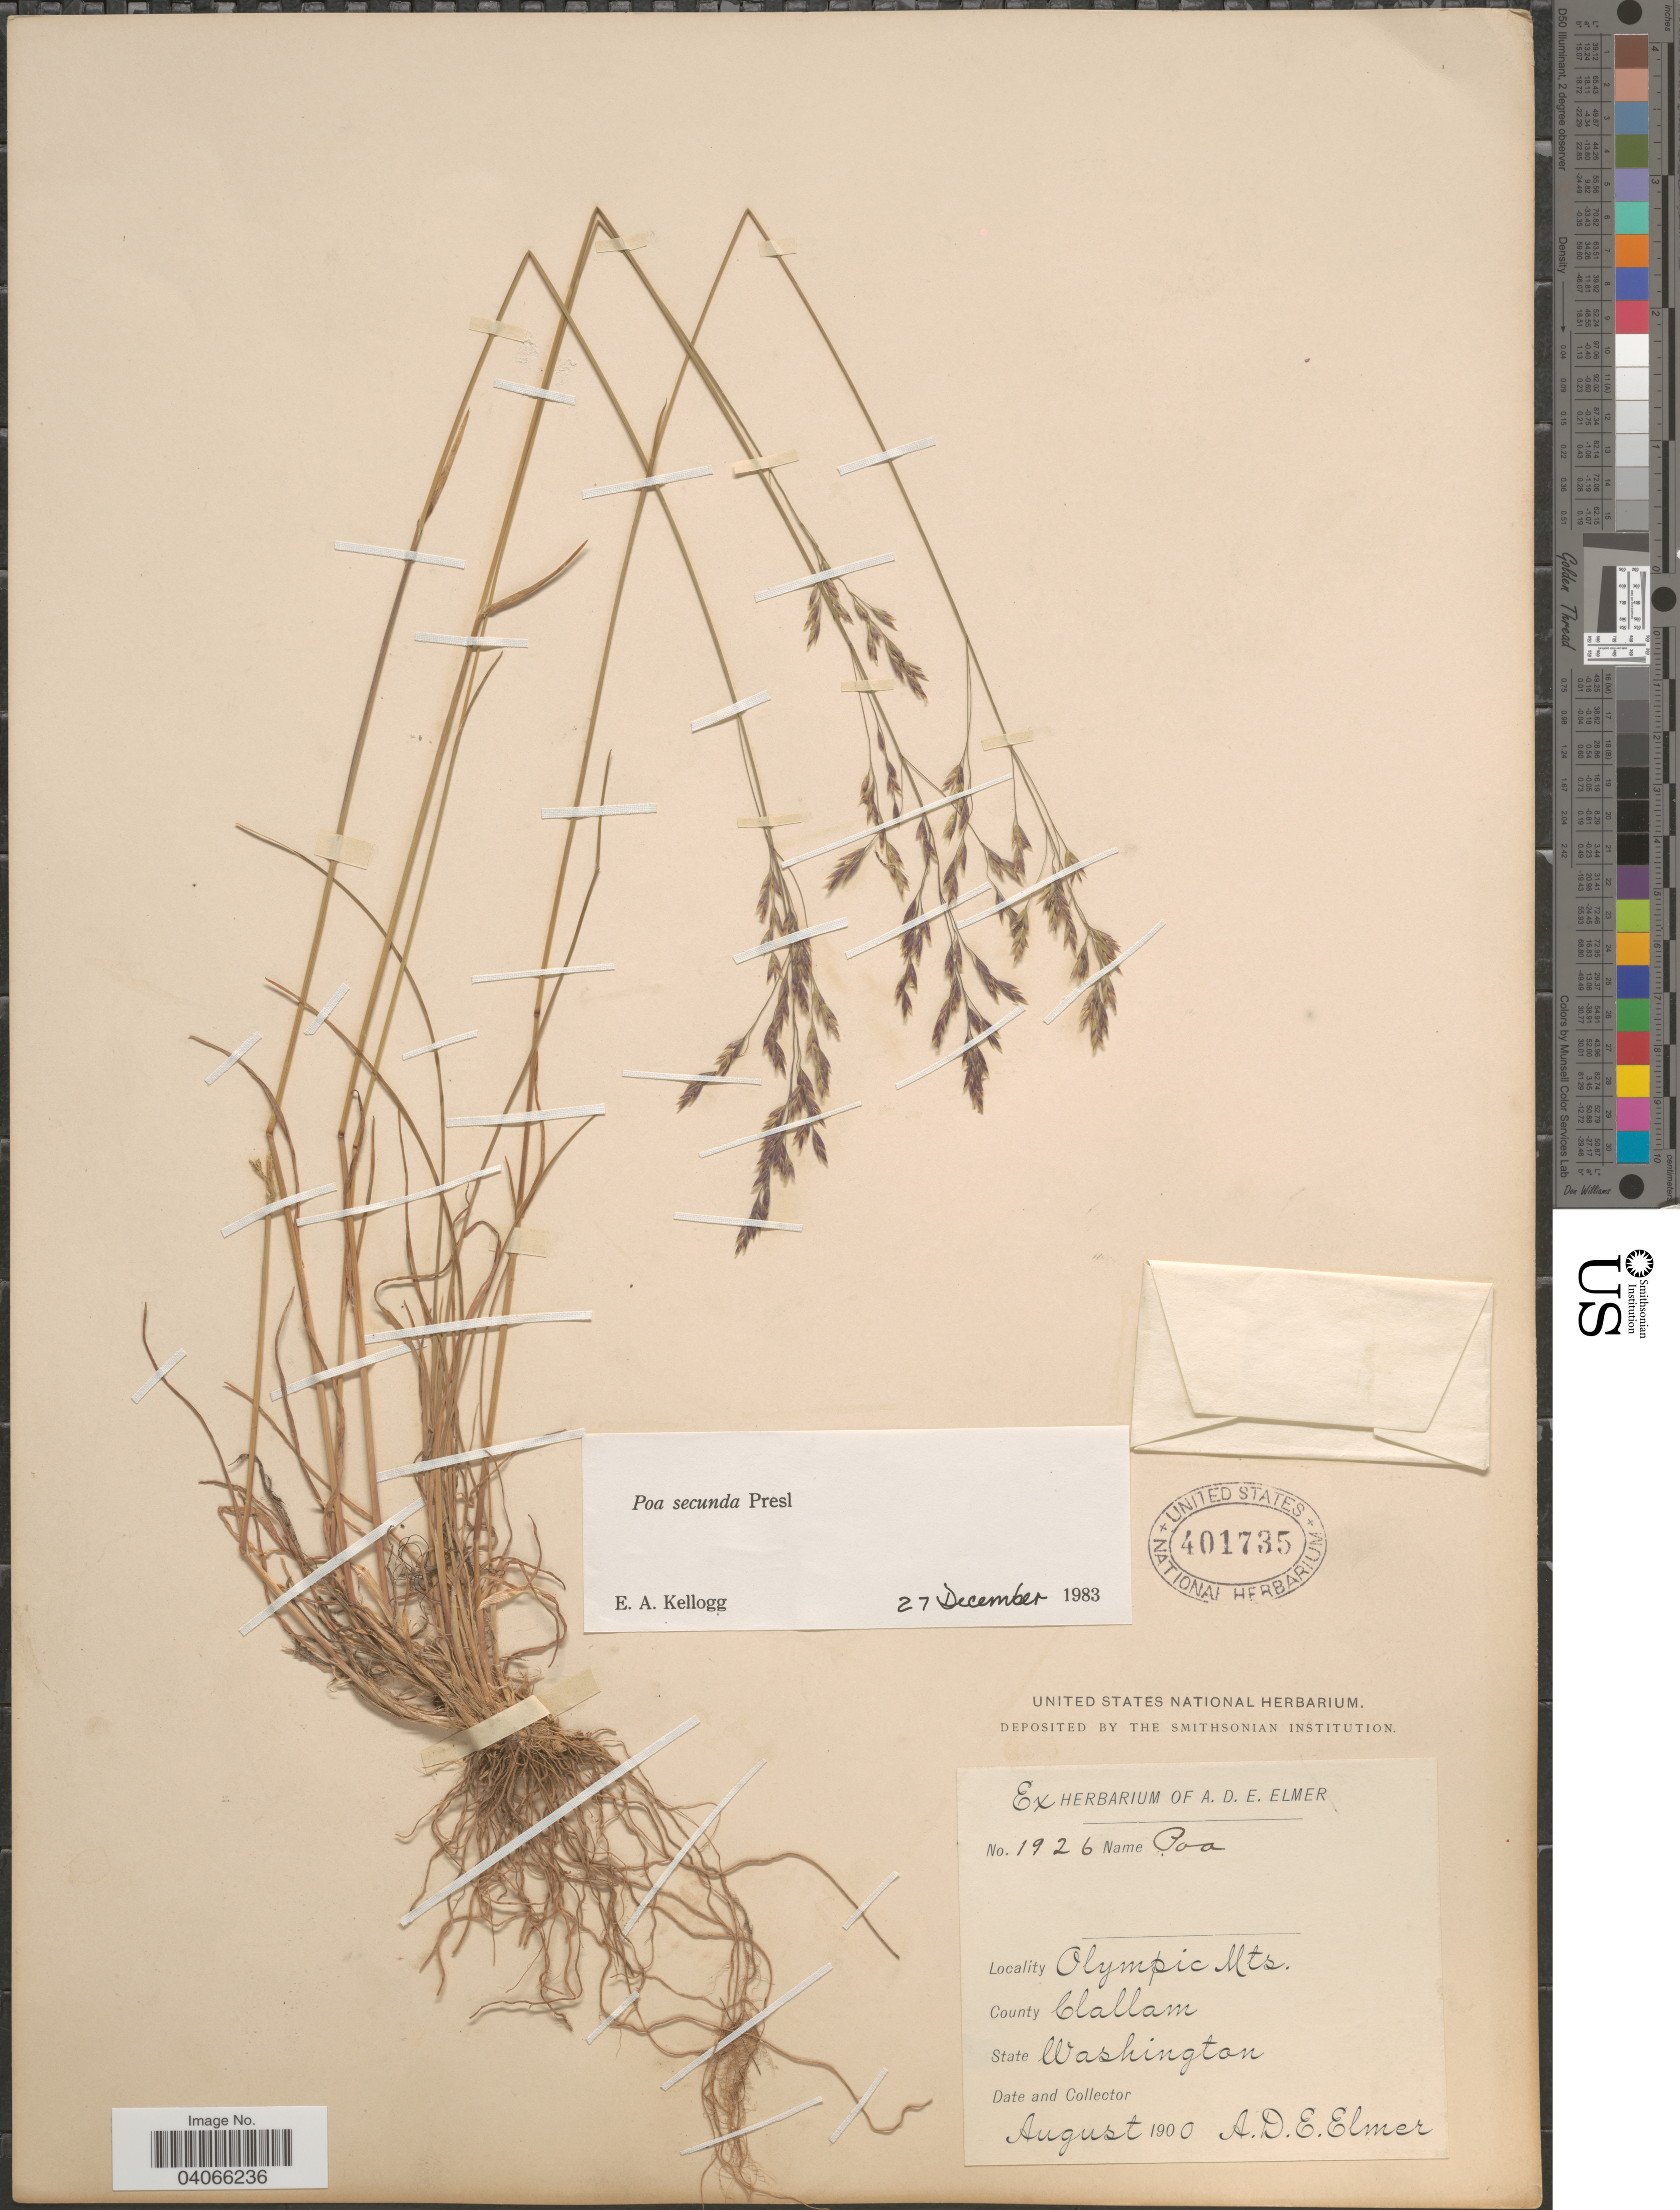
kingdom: Plantae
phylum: Tracheophyta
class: Liliopsida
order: Poales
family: Poaceae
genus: Poa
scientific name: Poa secunda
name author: J. Presl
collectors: A. D. E. Elmer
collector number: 1926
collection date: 1900-08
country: United States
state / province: Washington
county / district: Clallam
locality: Olympic Mts. County Clallam.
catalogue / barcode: US 401735